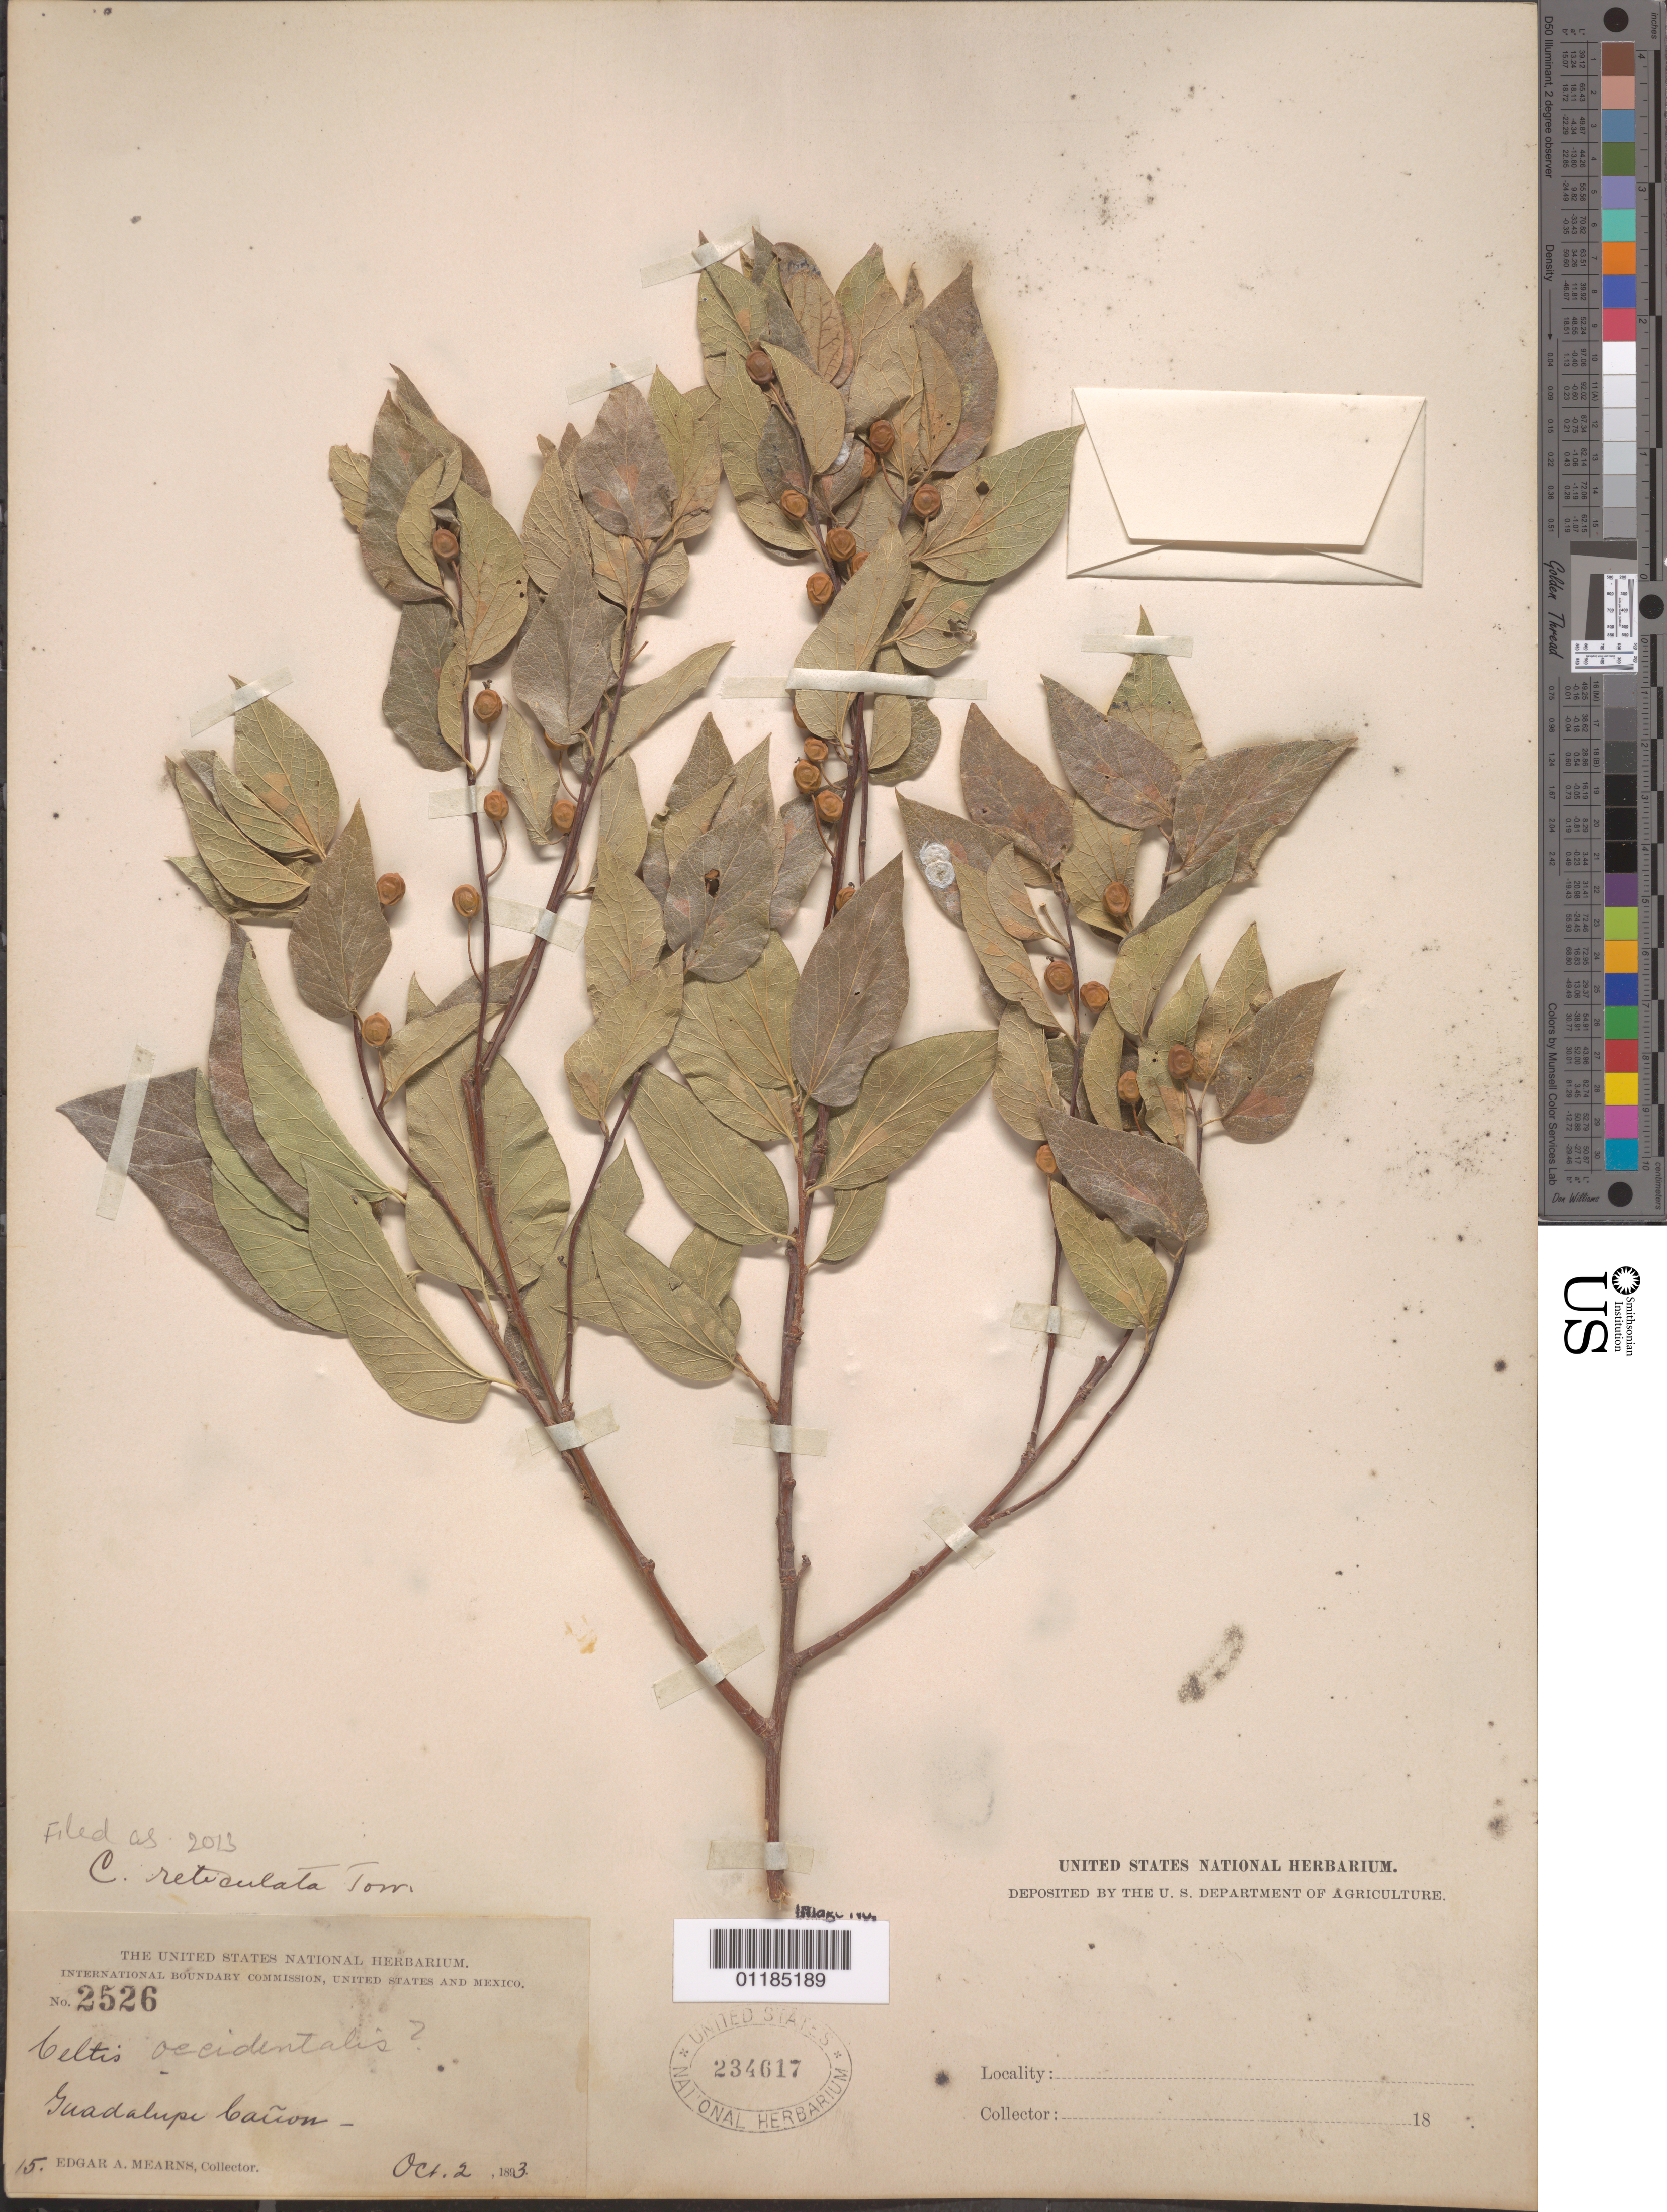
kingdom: Plantae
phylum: Tracheophyta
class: Magnoliopsida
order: Rosales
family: Cannabaceae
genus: Celtis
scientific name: Celtis reticulata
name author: Torr.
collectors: E. A. Mearns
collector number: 2526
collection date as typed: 02 Oct 1893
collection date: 1893-10-02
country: United States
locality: Guadalupe Cañon, Mexican Boundary Line.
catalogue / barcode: US 234617